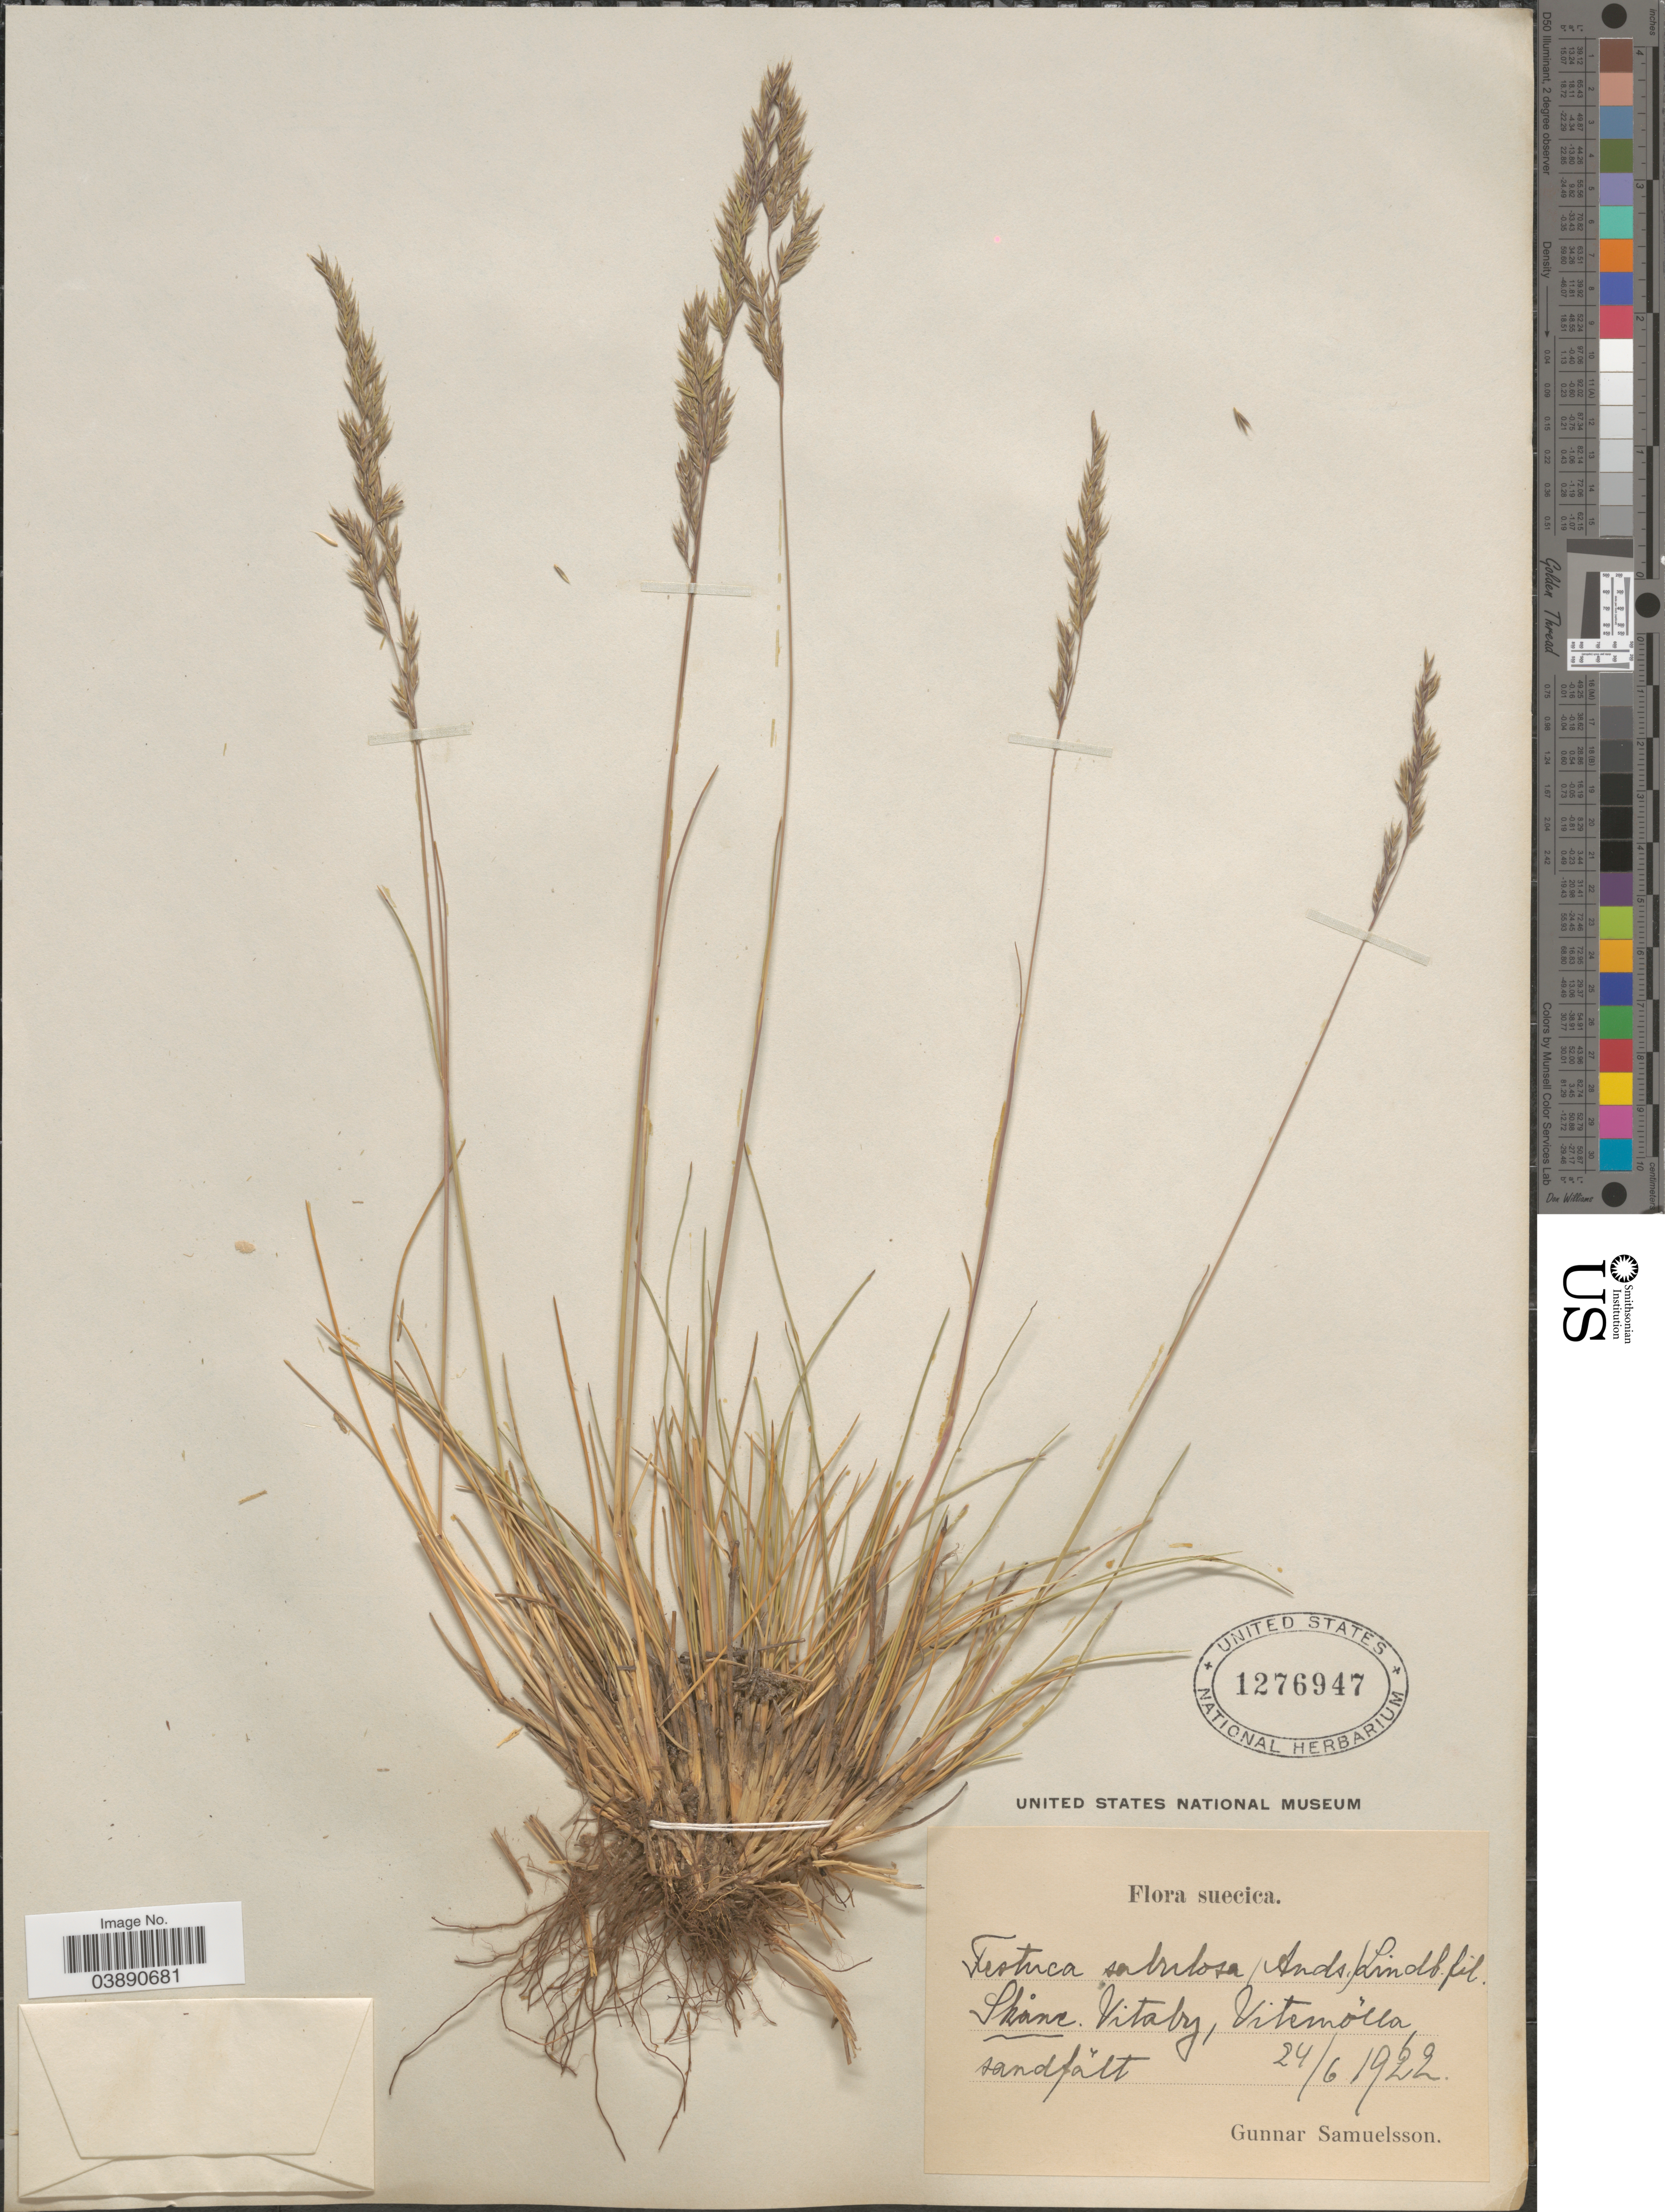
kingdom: Plantae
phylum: Tracheophyta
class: Liliopsida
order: Poales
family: Poaceae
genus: Festuca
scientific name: Festuca sp.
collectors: G. Samuelsson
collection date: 1922-06-24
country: Sweden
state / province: Skåne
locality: Suecica. Vitaby, Vitemõlla sandfãlt. [interpreted]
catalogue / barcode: US 1276947